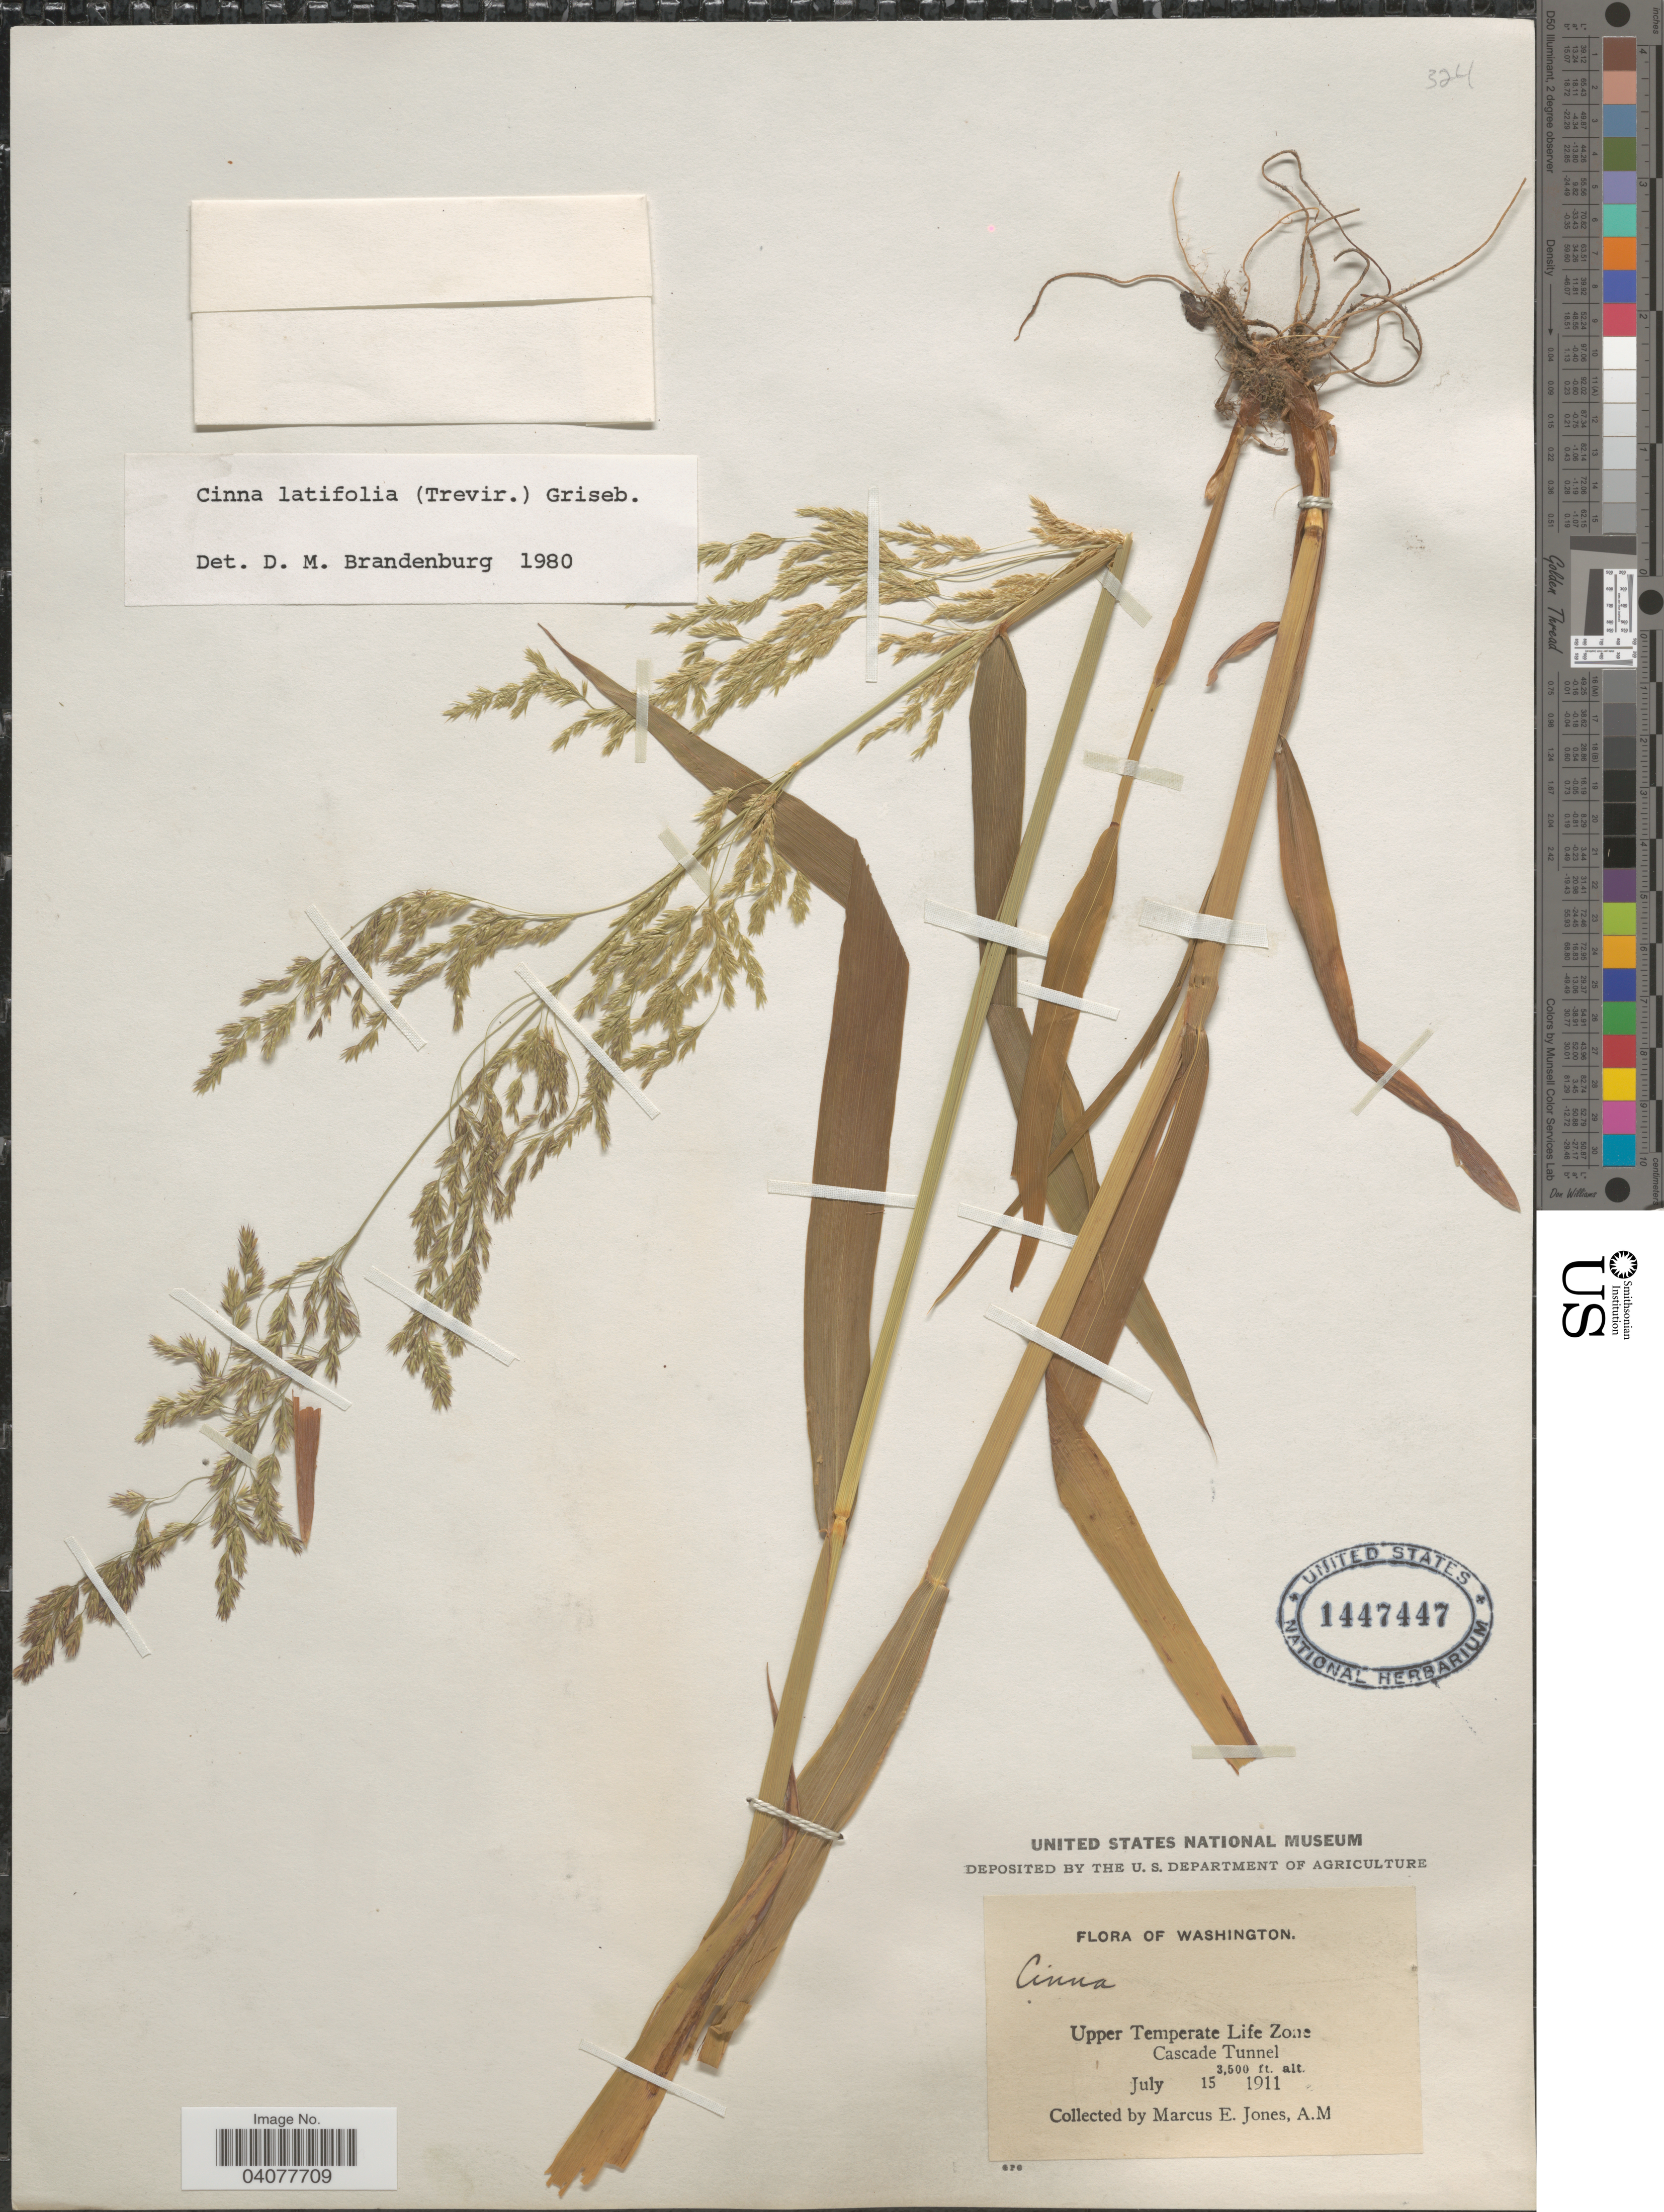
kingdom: Plantae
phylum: Tracheophyta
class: Liliopsida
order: Poales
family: Poaceae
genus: Cinna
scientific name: Cinna latifolia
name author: (Trevir. ex Goeppert) Griseb.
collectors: M. E. Jones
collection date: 1911-07-15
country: United States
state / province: Washington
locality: Upper Temperate Life Zone. Cascade Tunnel.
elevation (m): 1067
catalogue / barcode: US 1447447